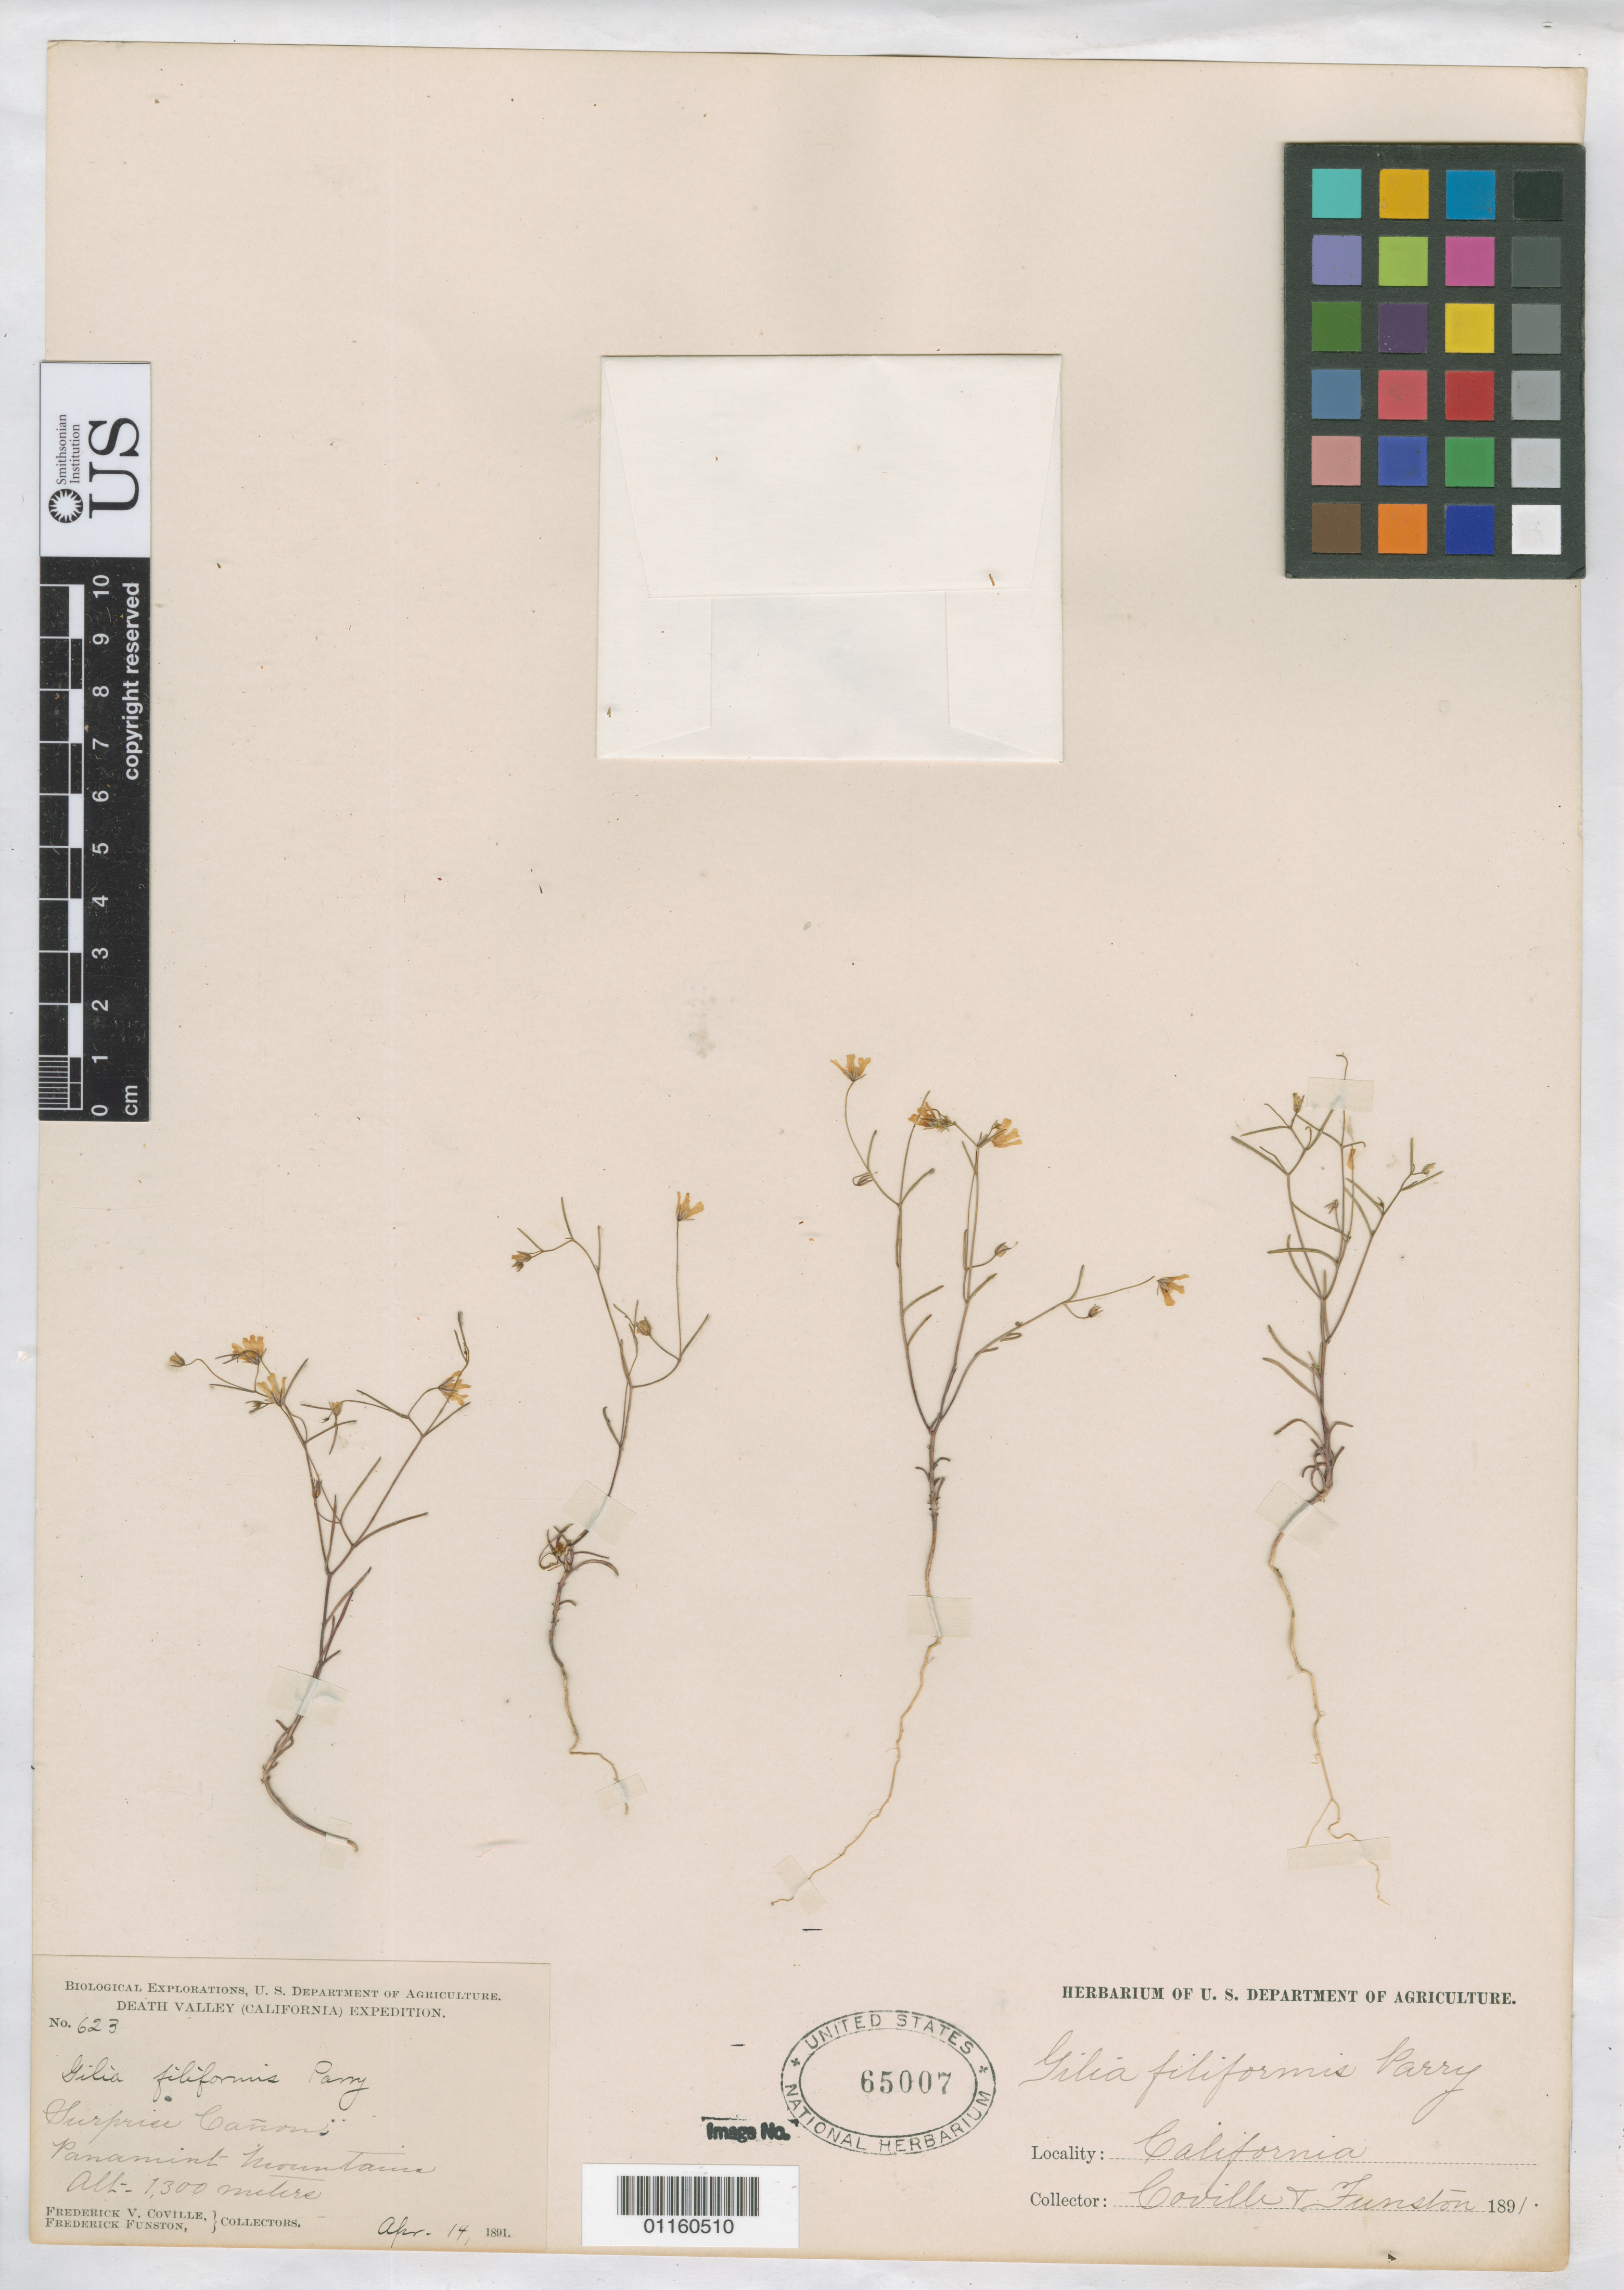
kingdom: Plantae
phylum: Tracheophyta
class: Magnoliopsida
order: Ericales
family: Polemoniaceae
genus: Linanthus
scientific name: Linanthus filiformis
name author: (Parry ex A. Gray) J.M. Porter & L.A. Johnson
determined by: Strong, Mark T., (BOT), Smithsonian Institution - National Museum of Natural History (UNITED STATES)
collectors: F. V. Coville & F. Funston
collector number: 623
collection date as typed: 14 Apr 1891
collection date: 1891-04-14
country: United States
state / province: California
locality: Surprise Canyon, Panamint Mts.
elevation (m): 1300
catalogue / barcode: US 65007